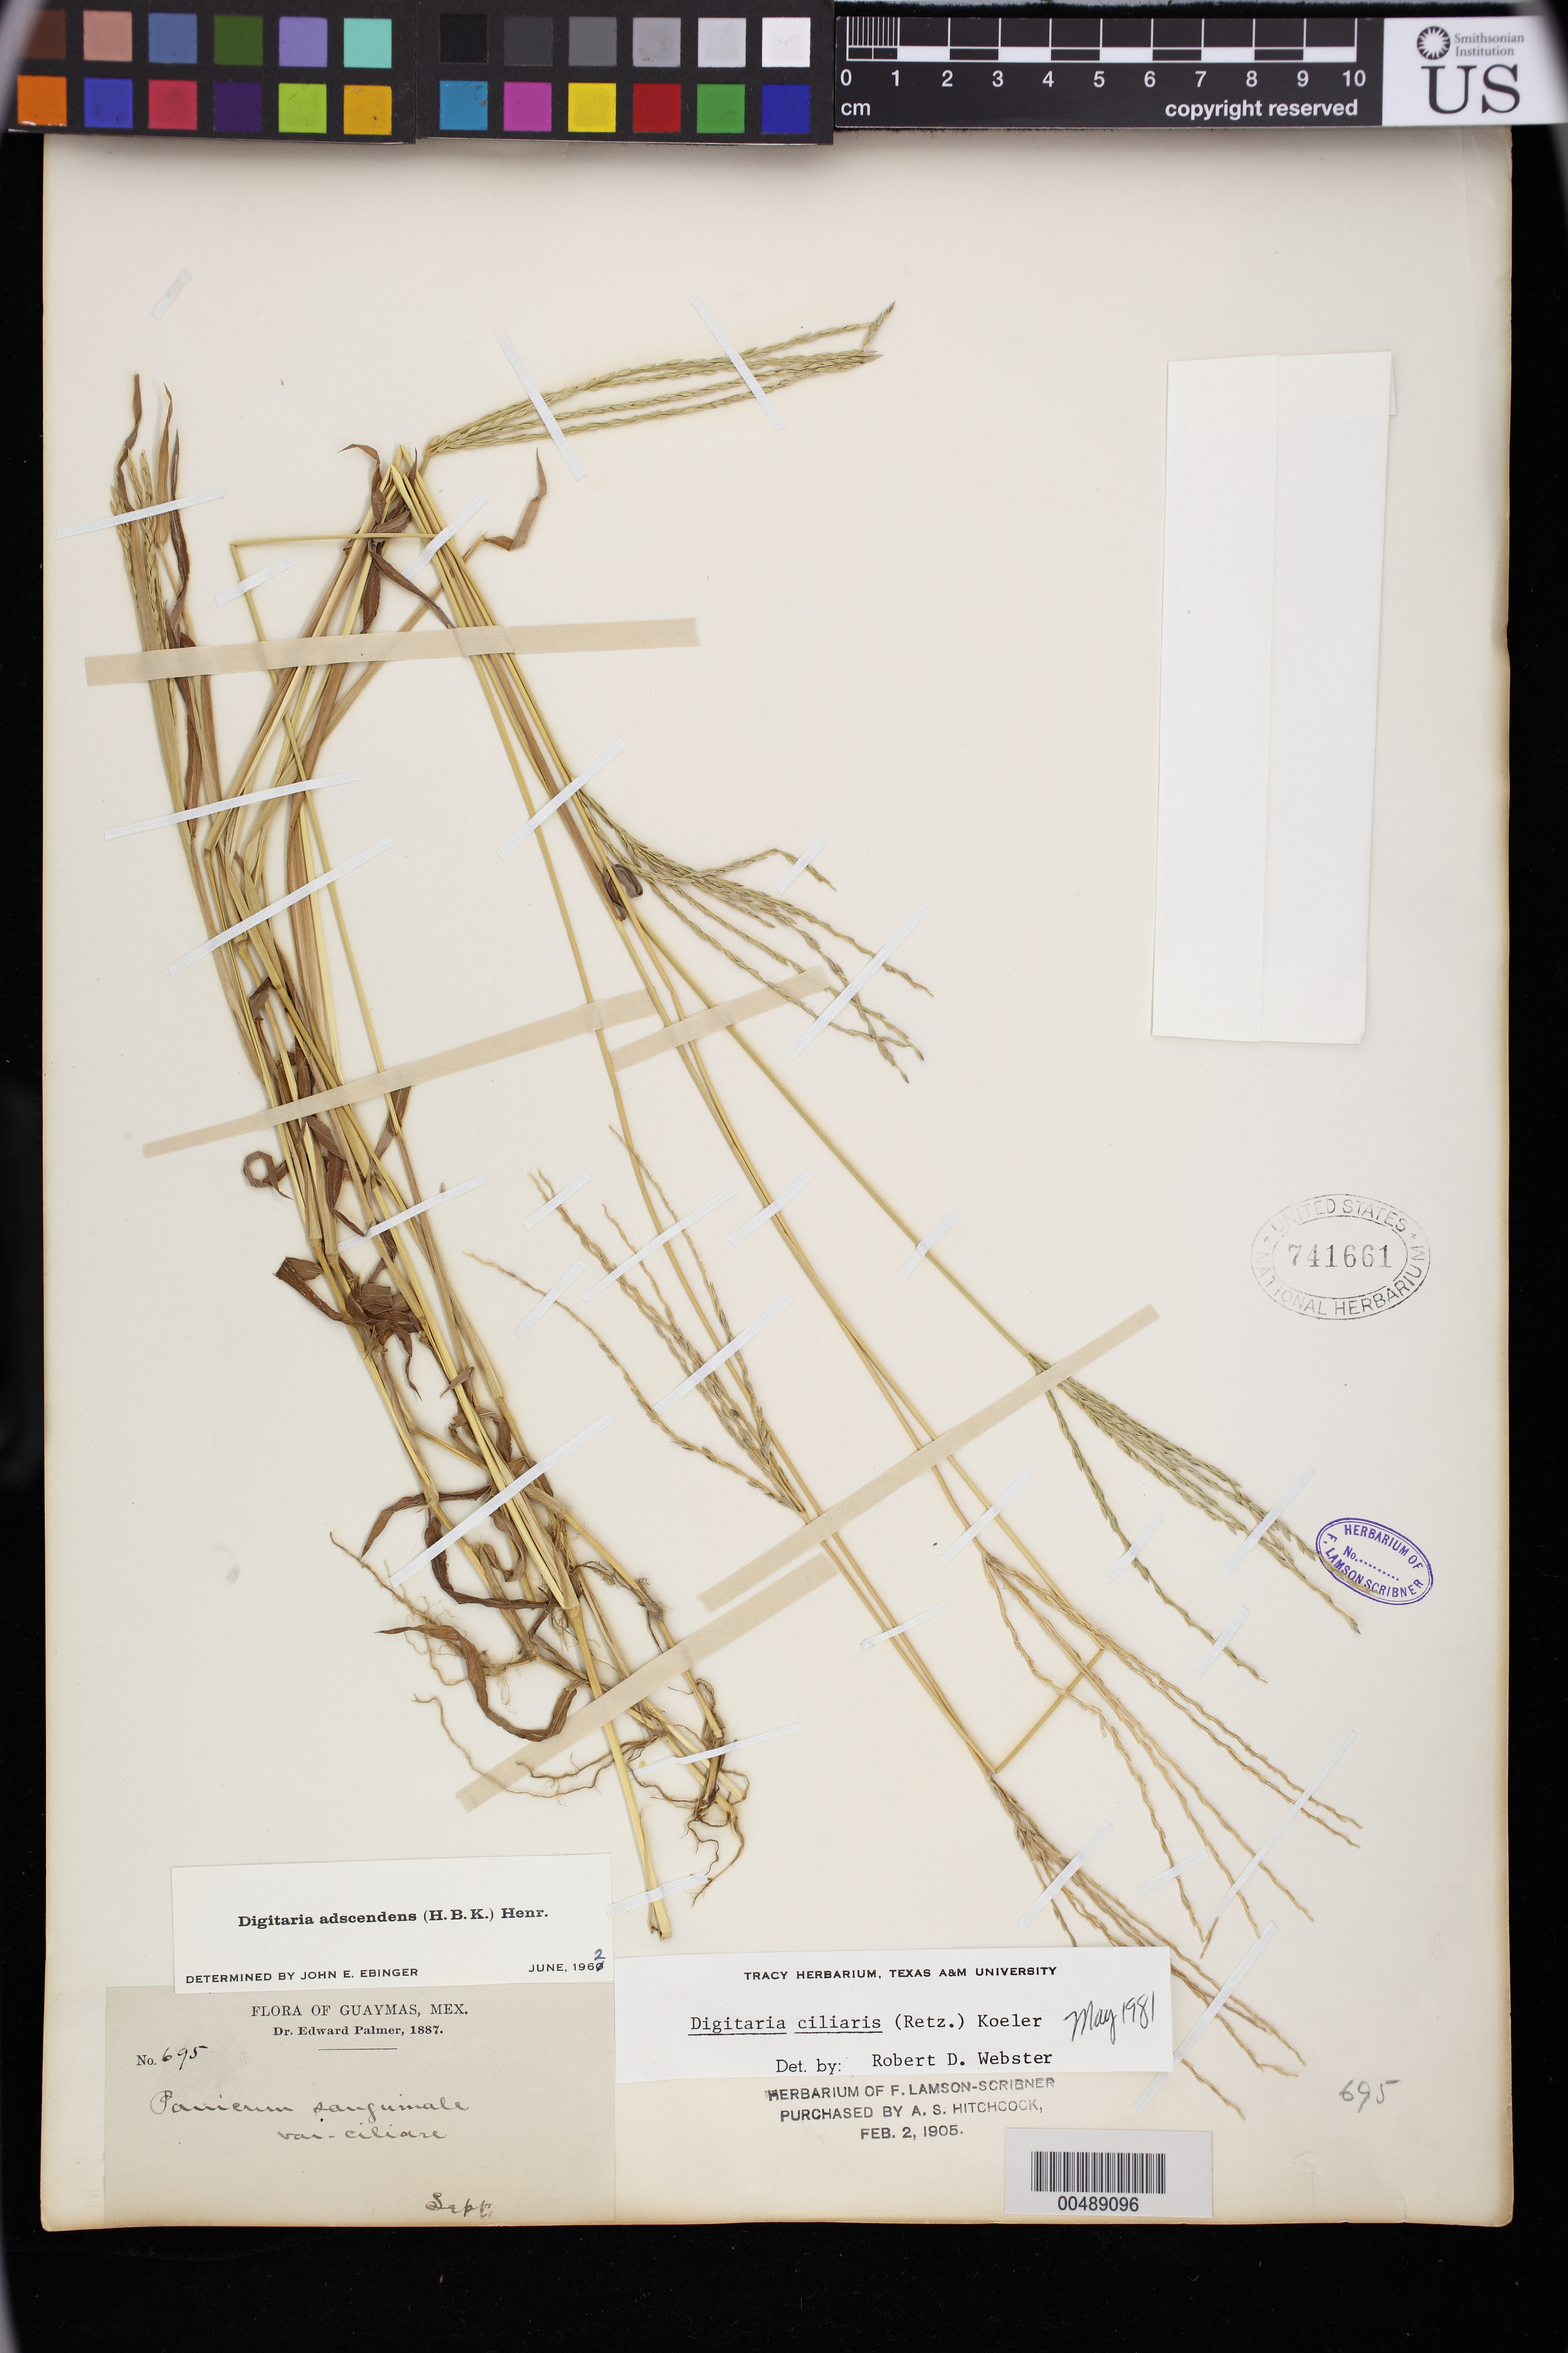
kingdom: Plantae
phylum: Tracheophyta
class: Liliopsida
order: Poales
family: Poaceae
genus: Digitaria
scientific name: Digitaria ciliaris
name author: (Retz.) Koeler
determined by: Webster, Robert D.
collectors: E. Palmer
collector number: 695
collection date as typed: Sep 1887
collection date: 1887-09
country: Mexico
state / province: Sonora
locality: Guaymas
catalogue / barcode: US 741661